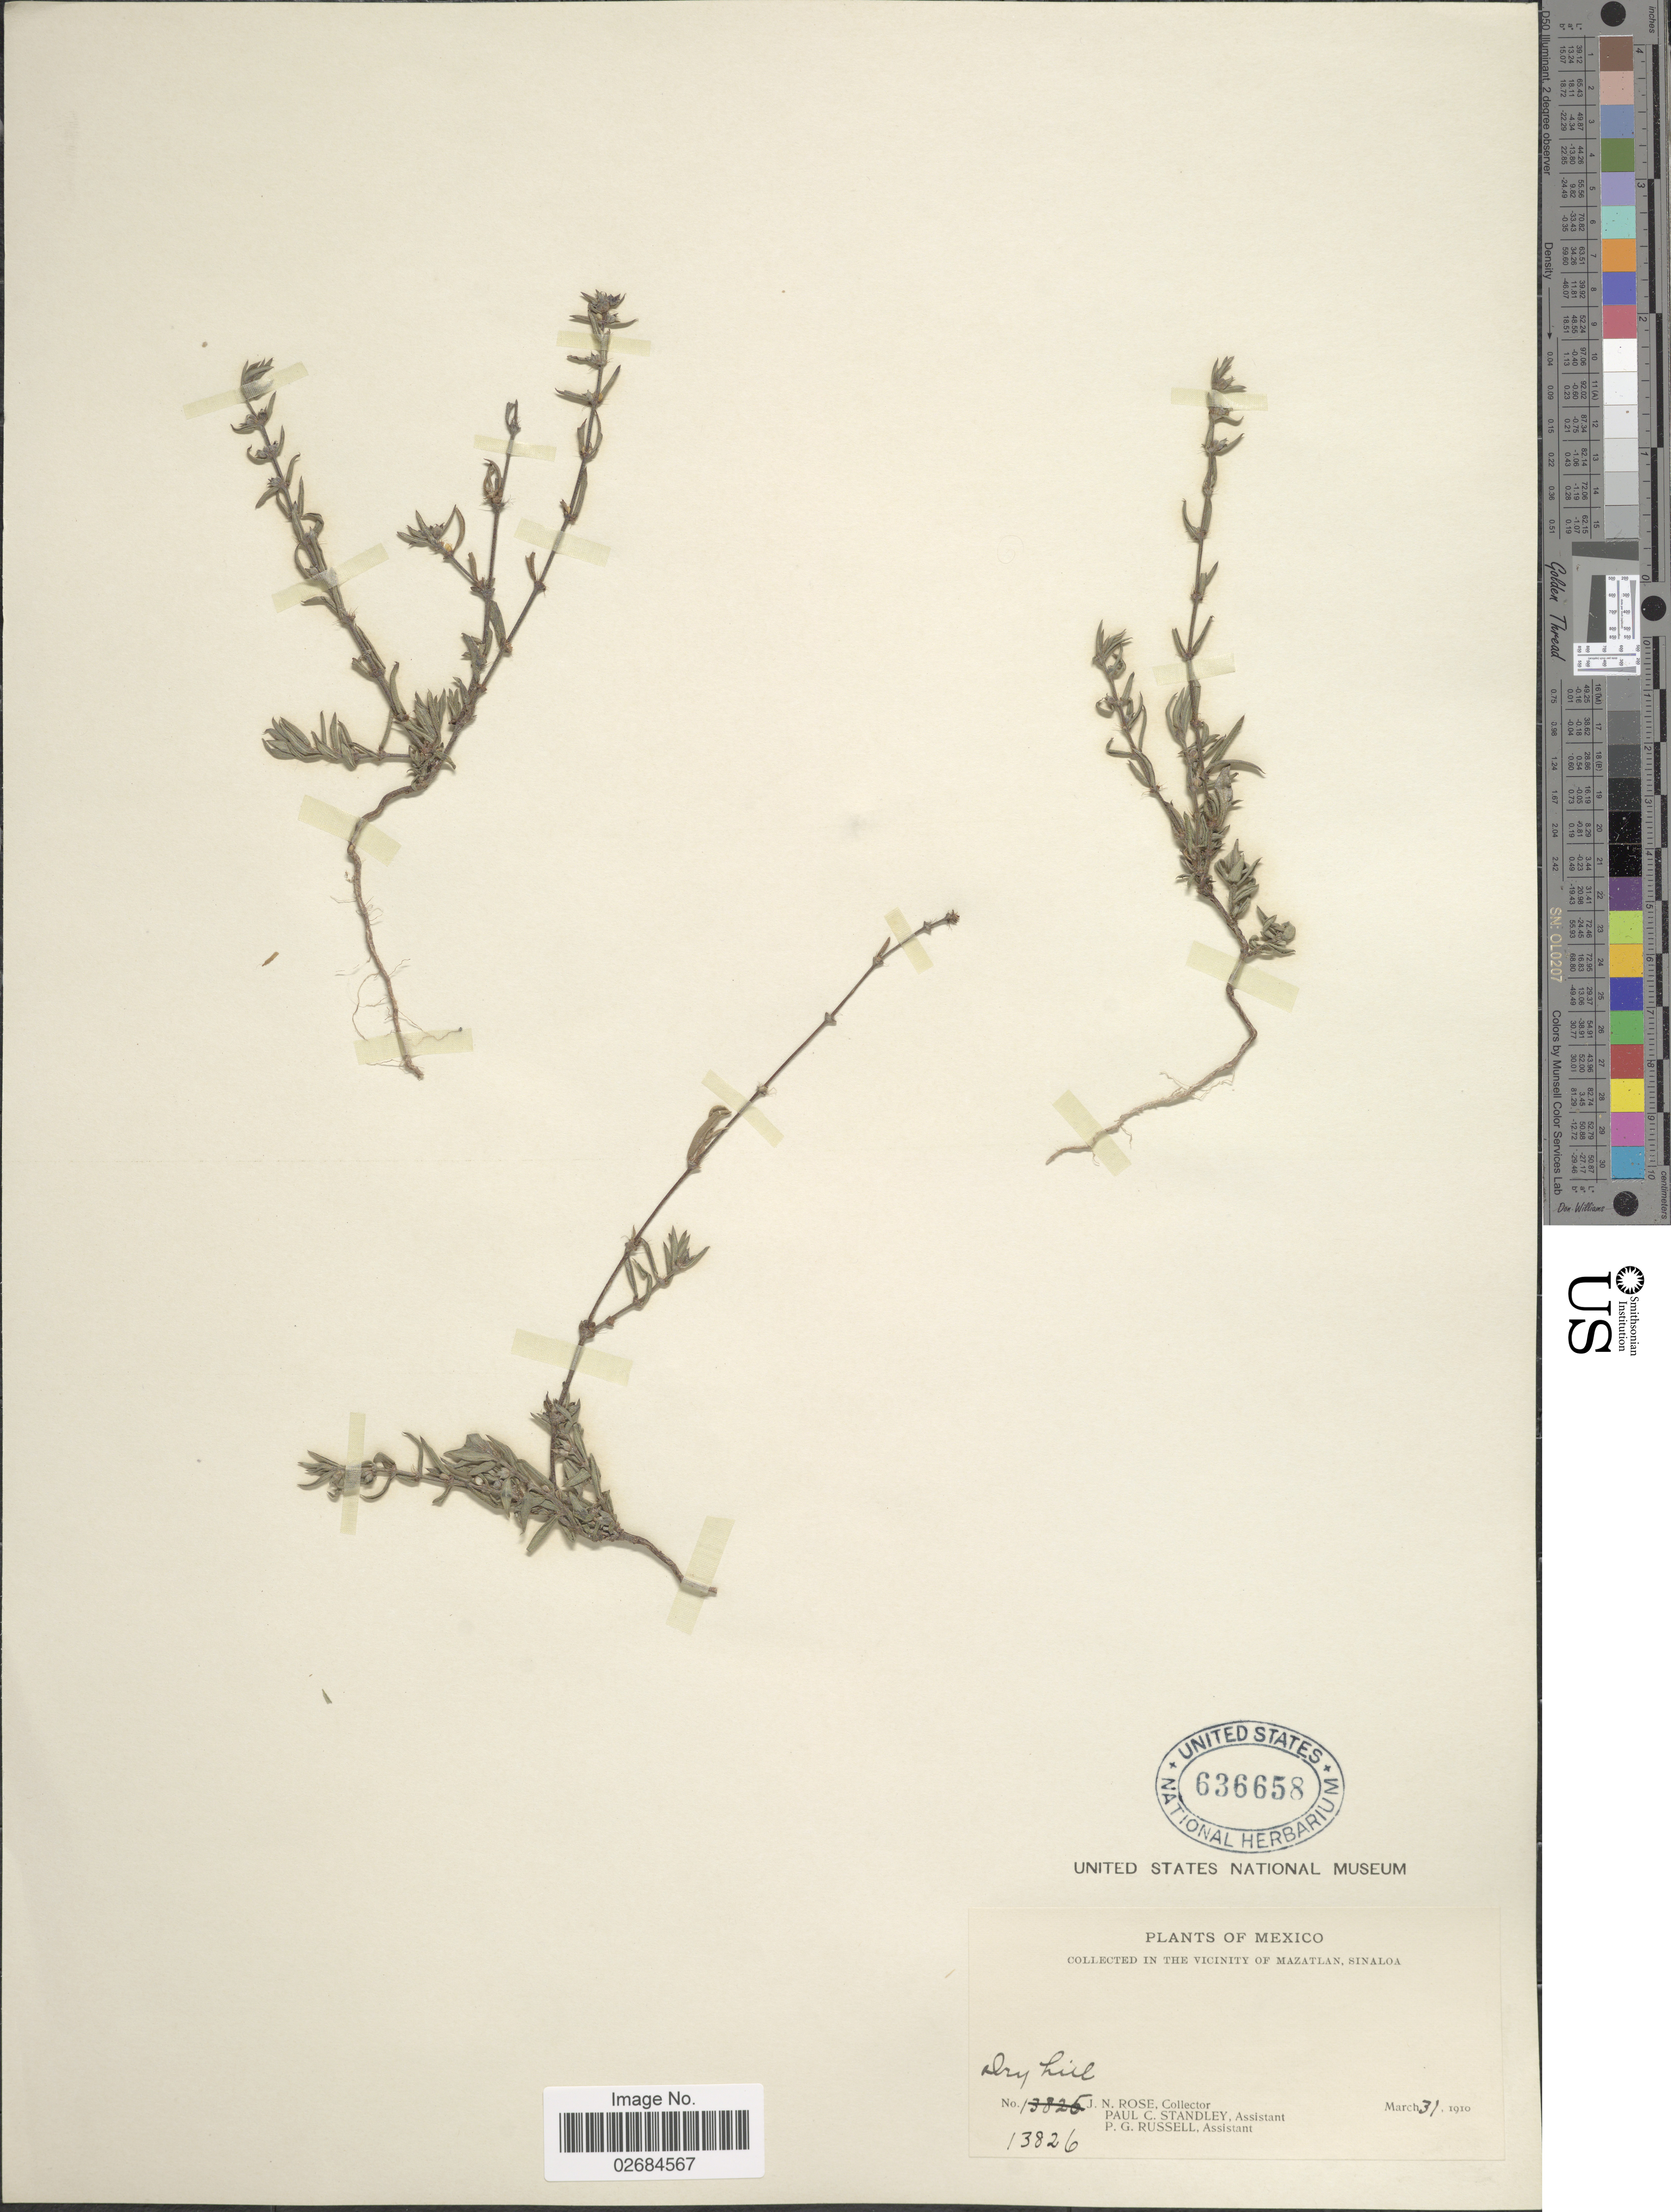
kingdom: Plantae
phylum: Tracheophyta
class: Magnoliopsida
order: Gentianales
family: Rubiaceae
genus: Diodia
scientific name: Diodia teres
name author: Walter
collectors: J. N. Rose, P. C. Standley & P. G. Russell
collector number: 13826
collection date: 1910-03-31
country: Mexico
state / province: Sinaloa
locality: Vicinity of Mazatlan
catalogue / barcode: US 636658